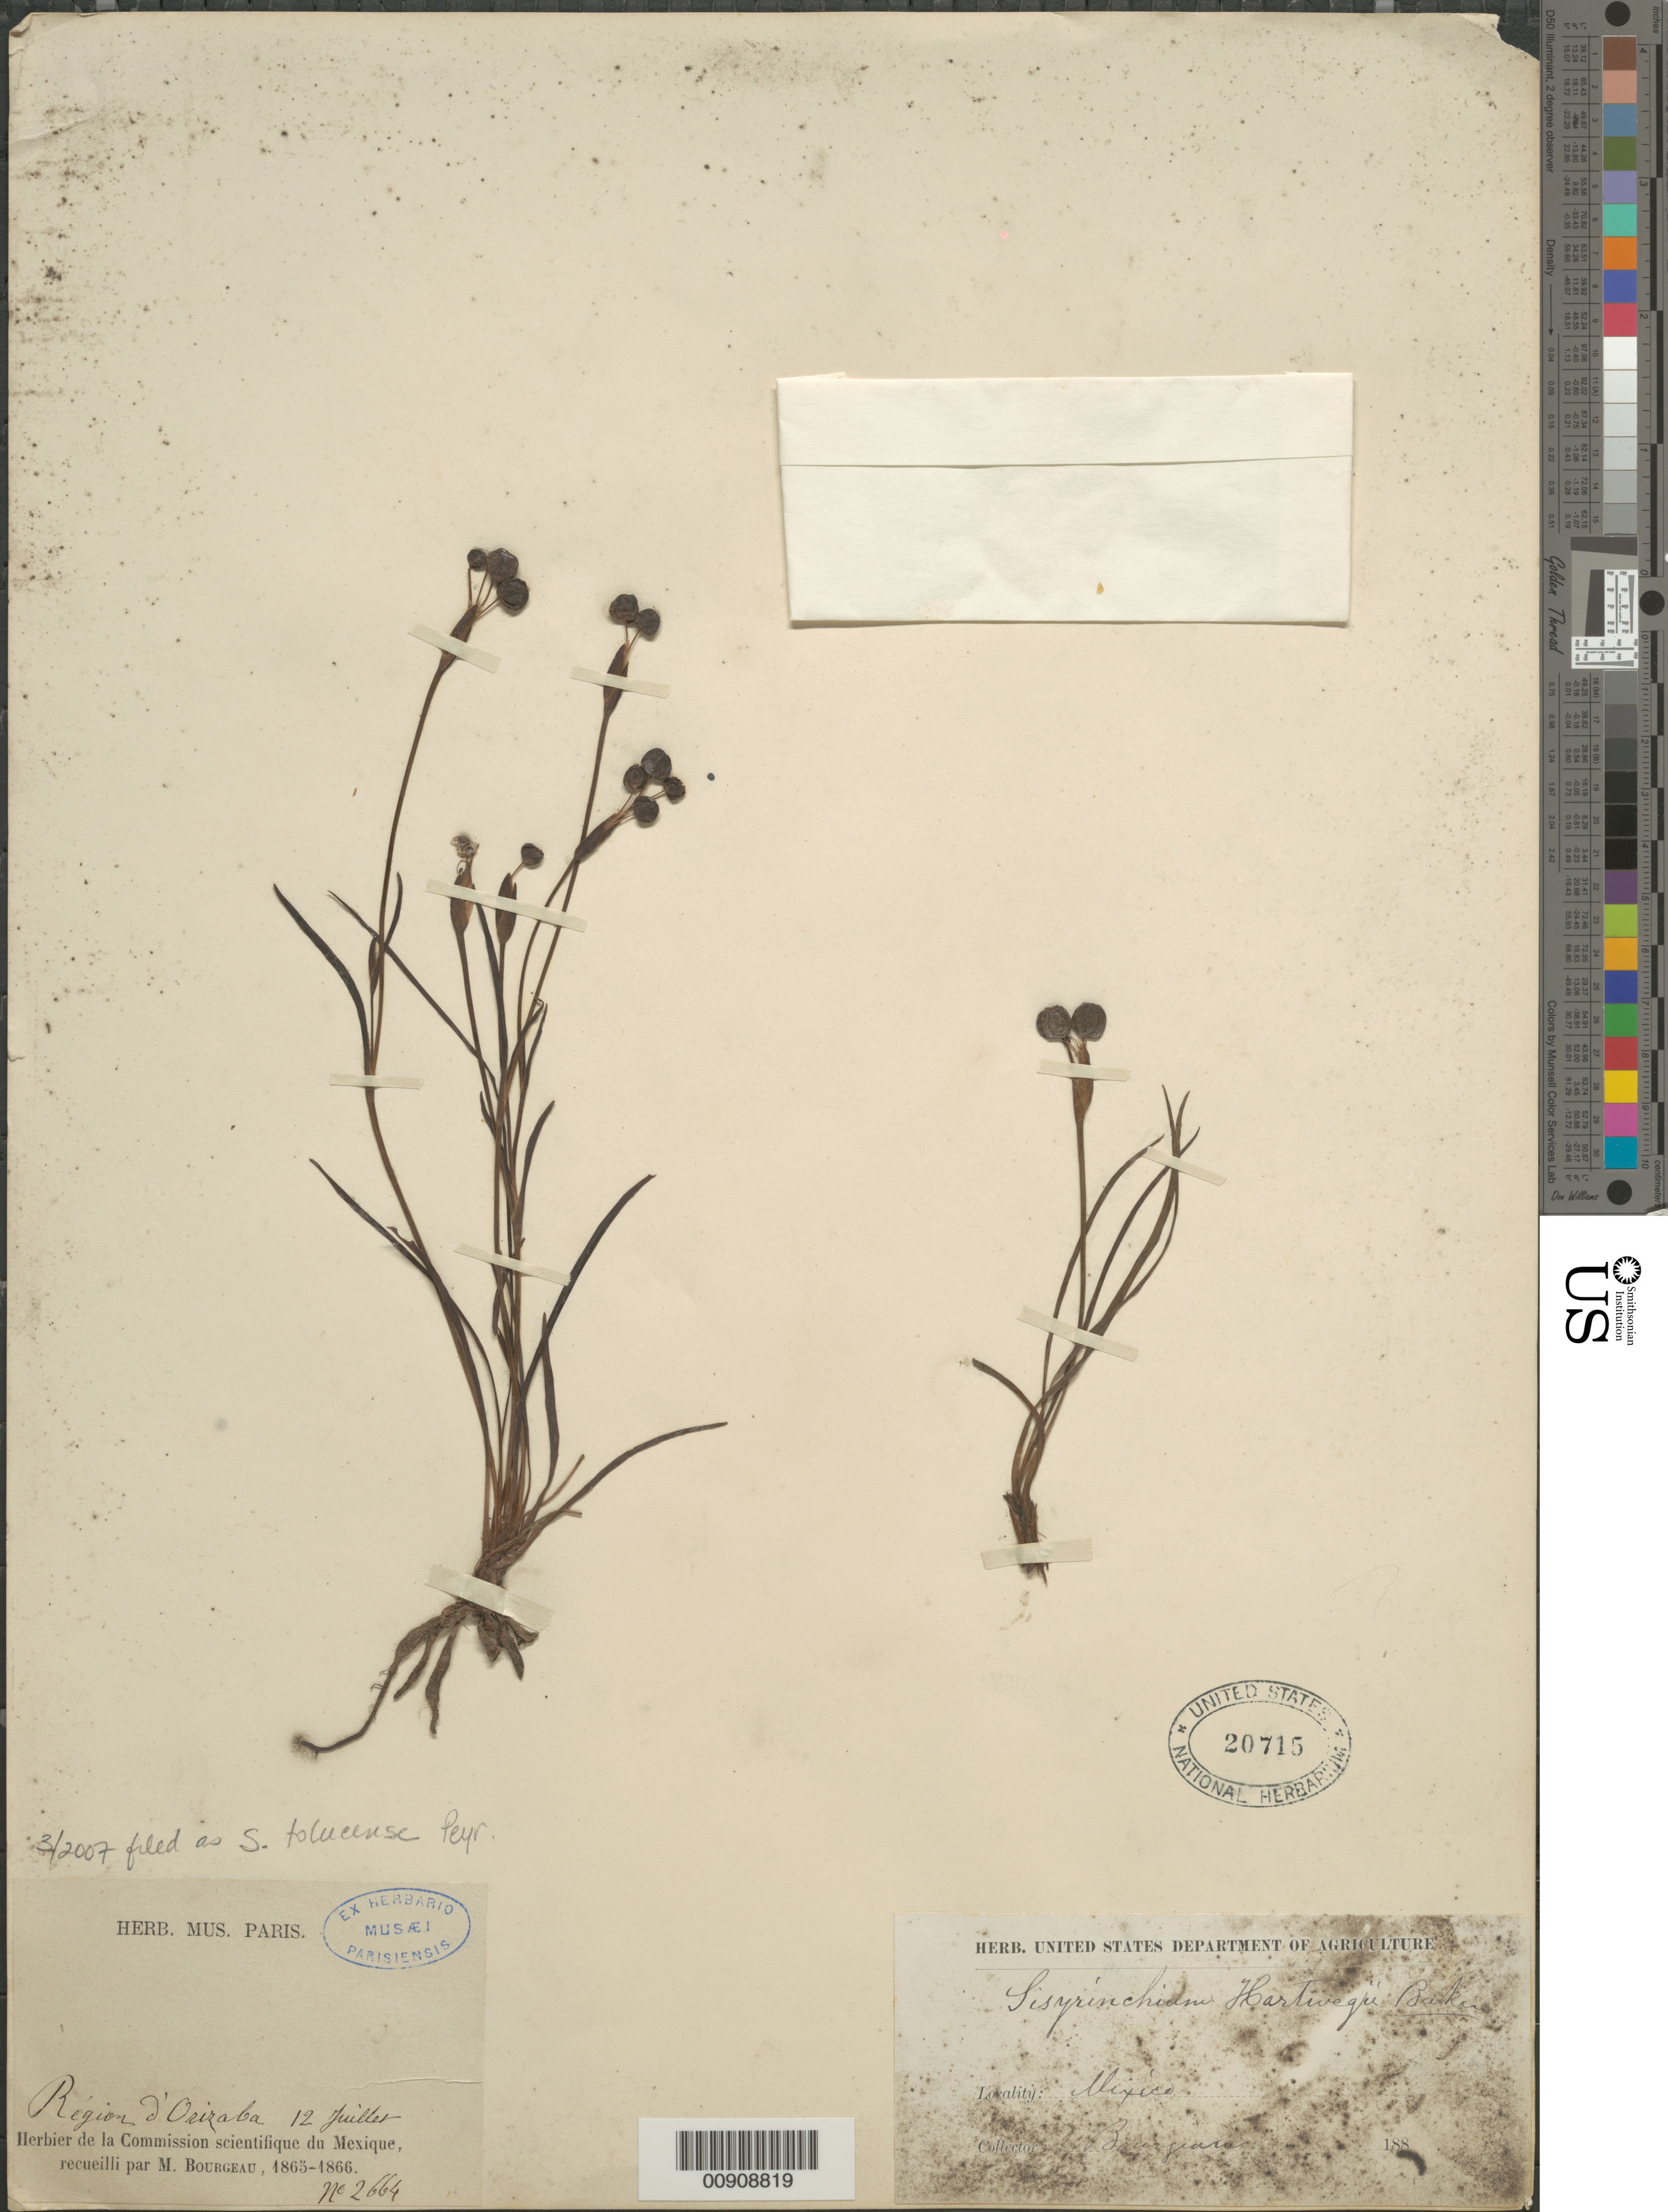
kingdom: Plantae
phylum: Tracheophyta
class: Liliopsida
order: Asparagales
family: Iridaceae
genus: Sisyrinchium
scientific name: Sisyrinchium tolucense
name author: Peyr.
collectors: E. Bourgeau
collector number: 2664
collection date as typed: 12 Jul 1865 or 12 Jul 1866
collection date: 1865-07-12 or 1866-07-12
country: Mexico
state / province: Veracruz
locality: Region d'Orizaba.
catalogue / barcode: US 20715